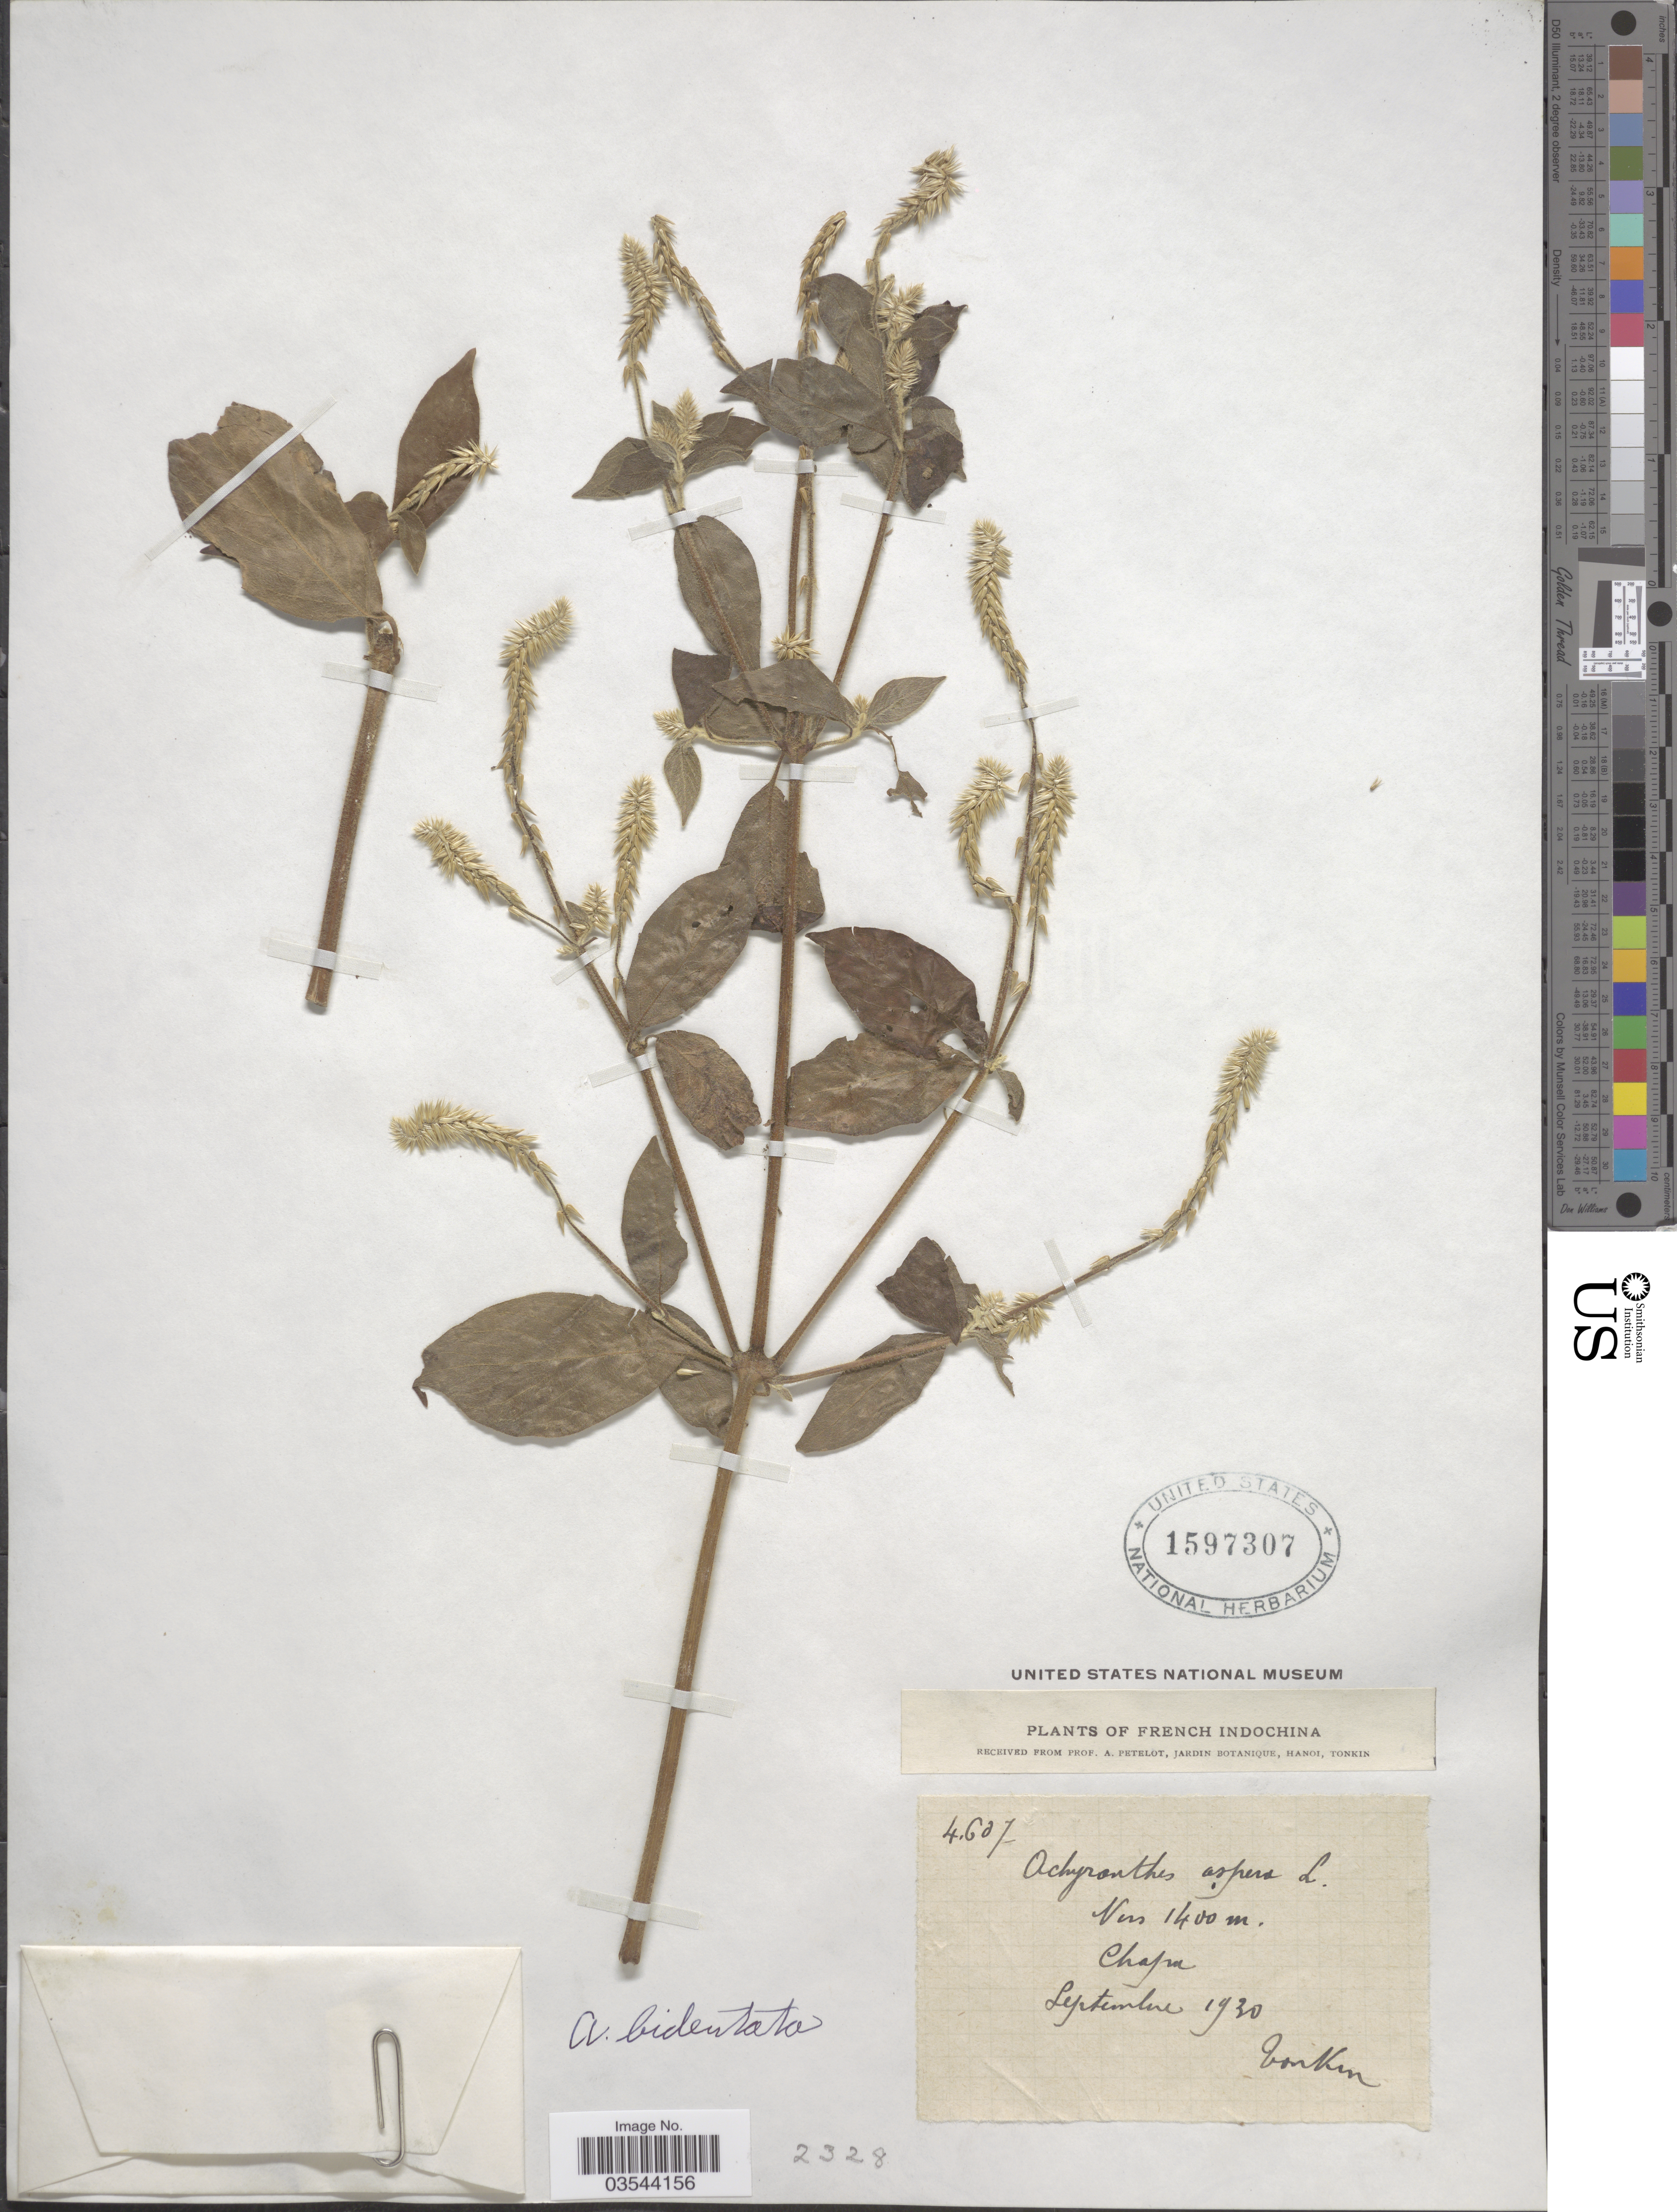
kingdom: Plantae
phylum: Tracheophyta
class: Magnoliopsida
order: Caryophyllales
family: Amaranthaceae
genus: Achyranthes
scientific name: Achyranthes bidentata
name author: Blume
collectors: Pételot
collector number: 4607*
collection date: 1930-09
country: Vietnam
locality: French Indochina. Chapa.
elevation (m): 1400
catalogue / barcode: US 1597307